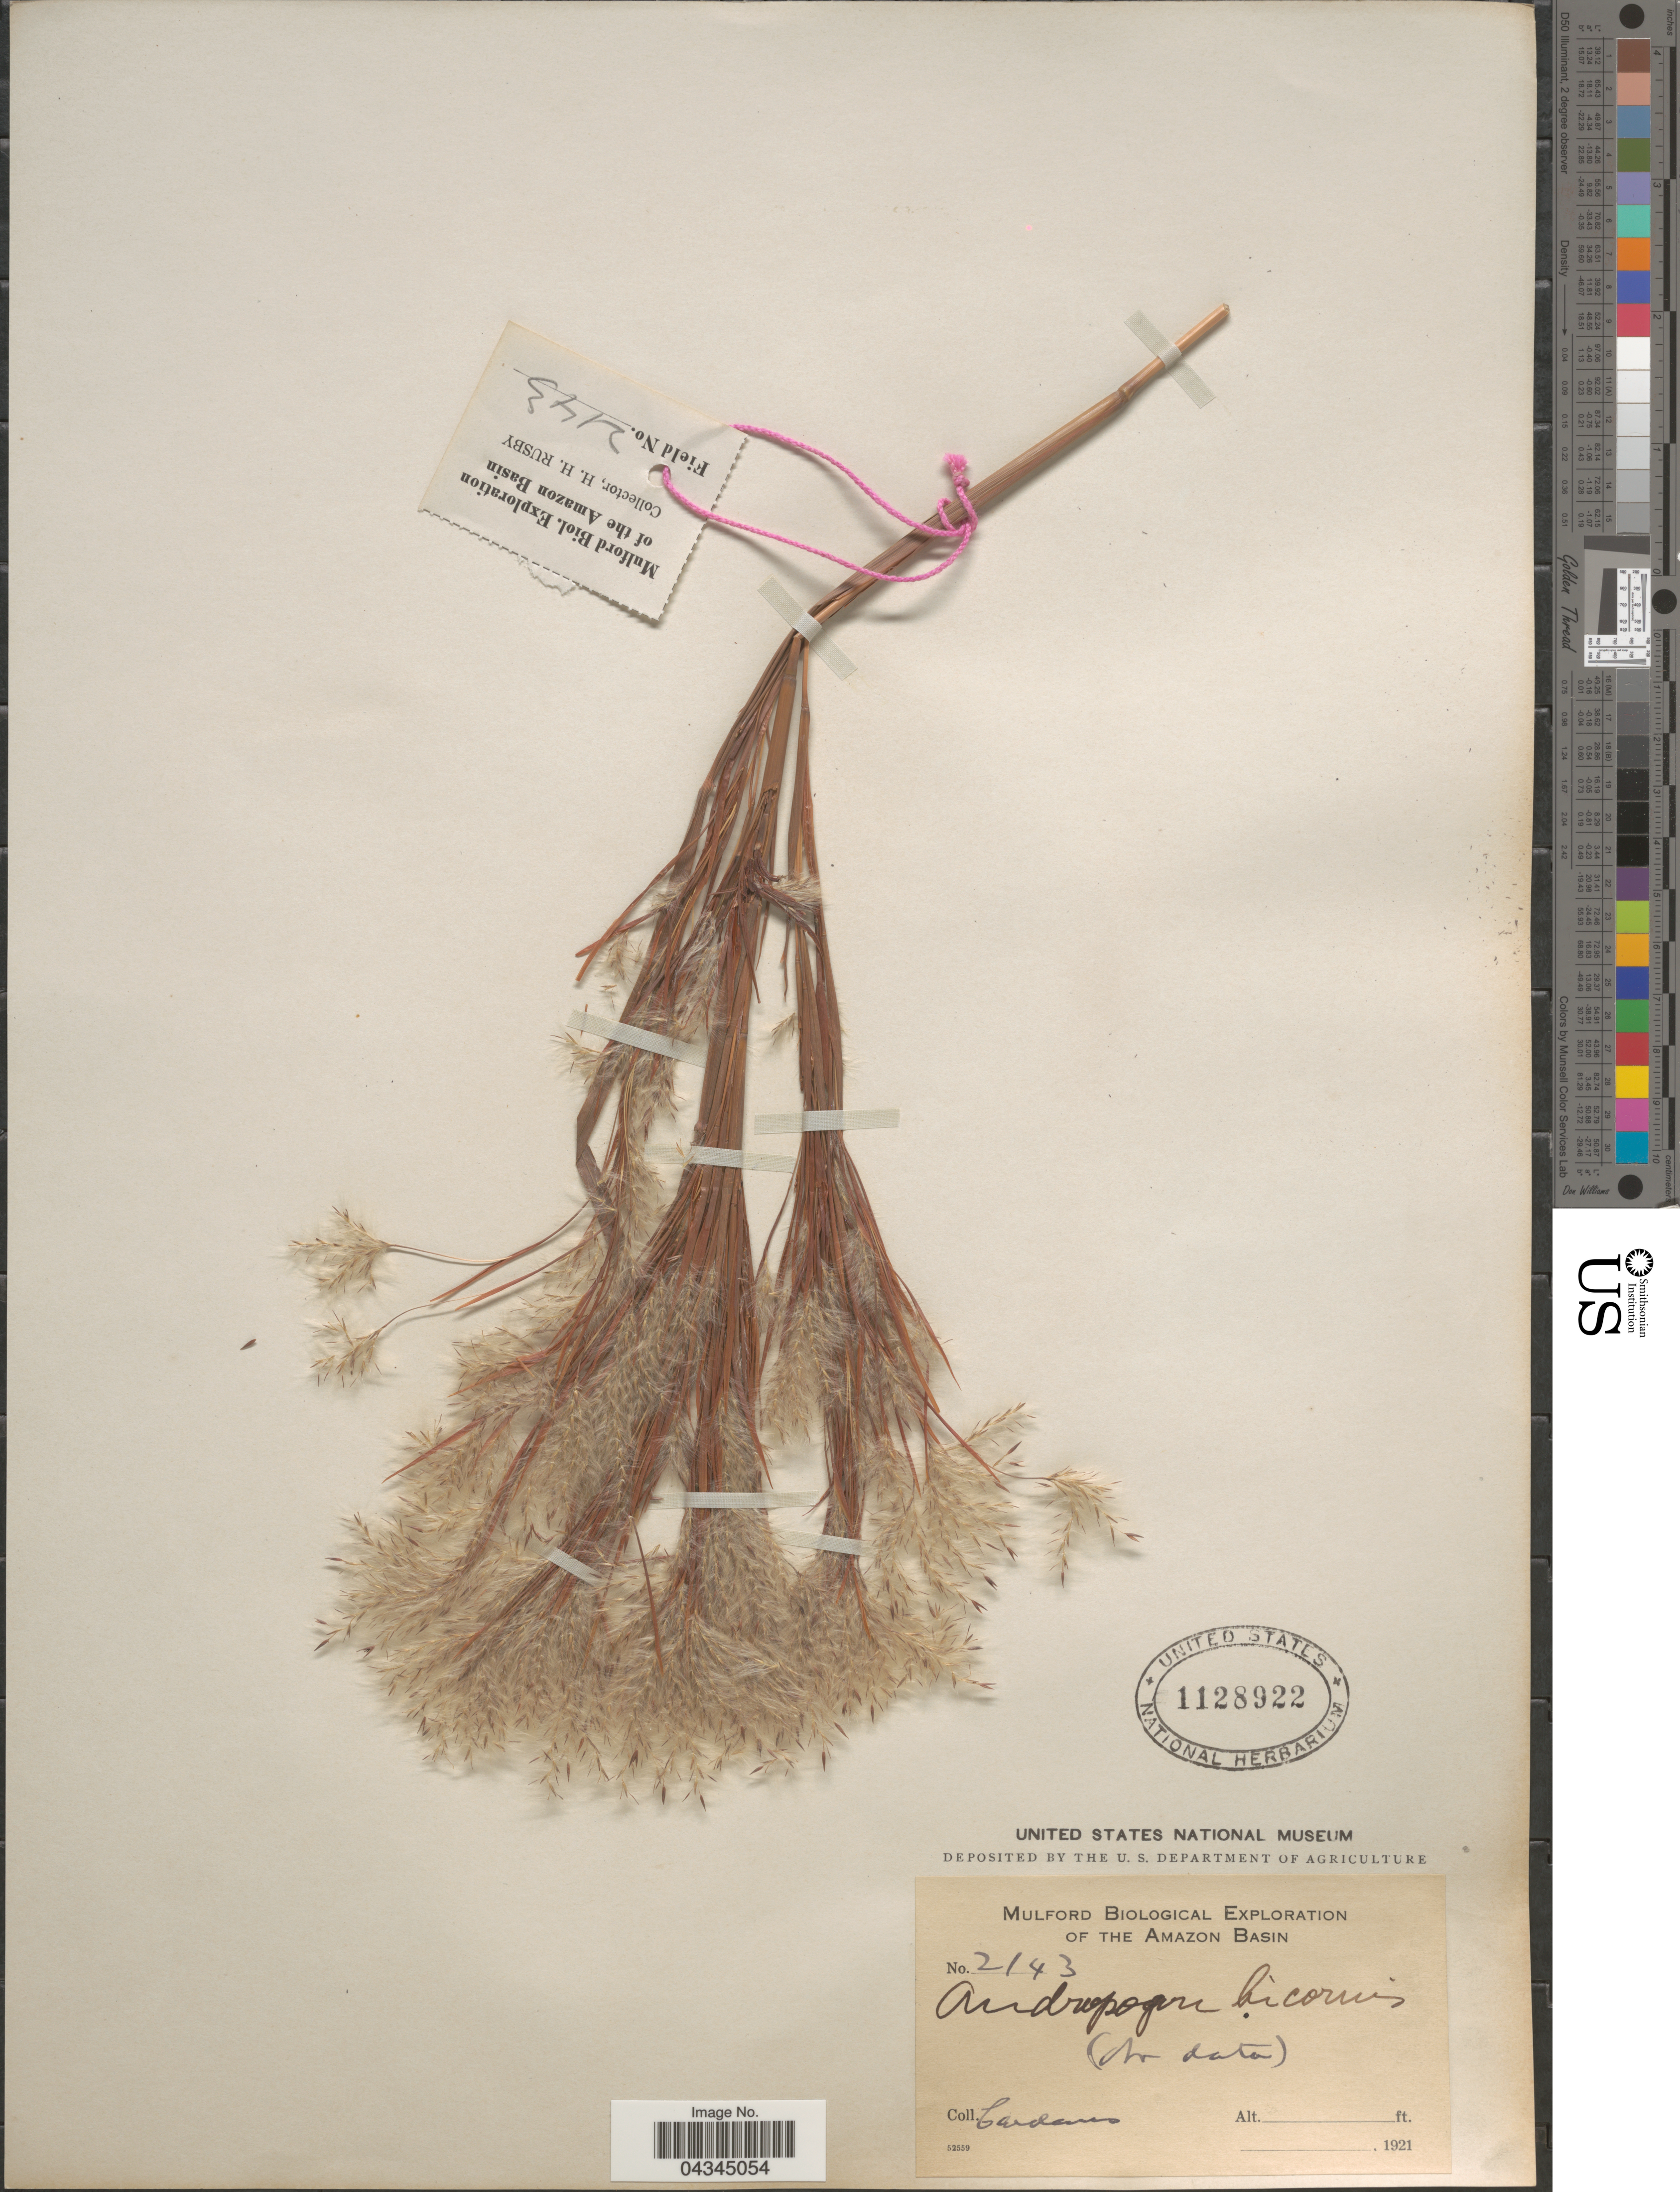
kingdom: Plantae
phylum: Tracheophyta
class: Liliopsida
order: Poales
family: Poaceae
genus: Andropogon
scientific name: Andropogon bicornis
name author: L.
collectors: M. Cárdenas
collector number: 2143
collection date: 1921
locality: Mulford Biological Exploration of the Amazon Basin.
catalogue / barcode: US 1128922